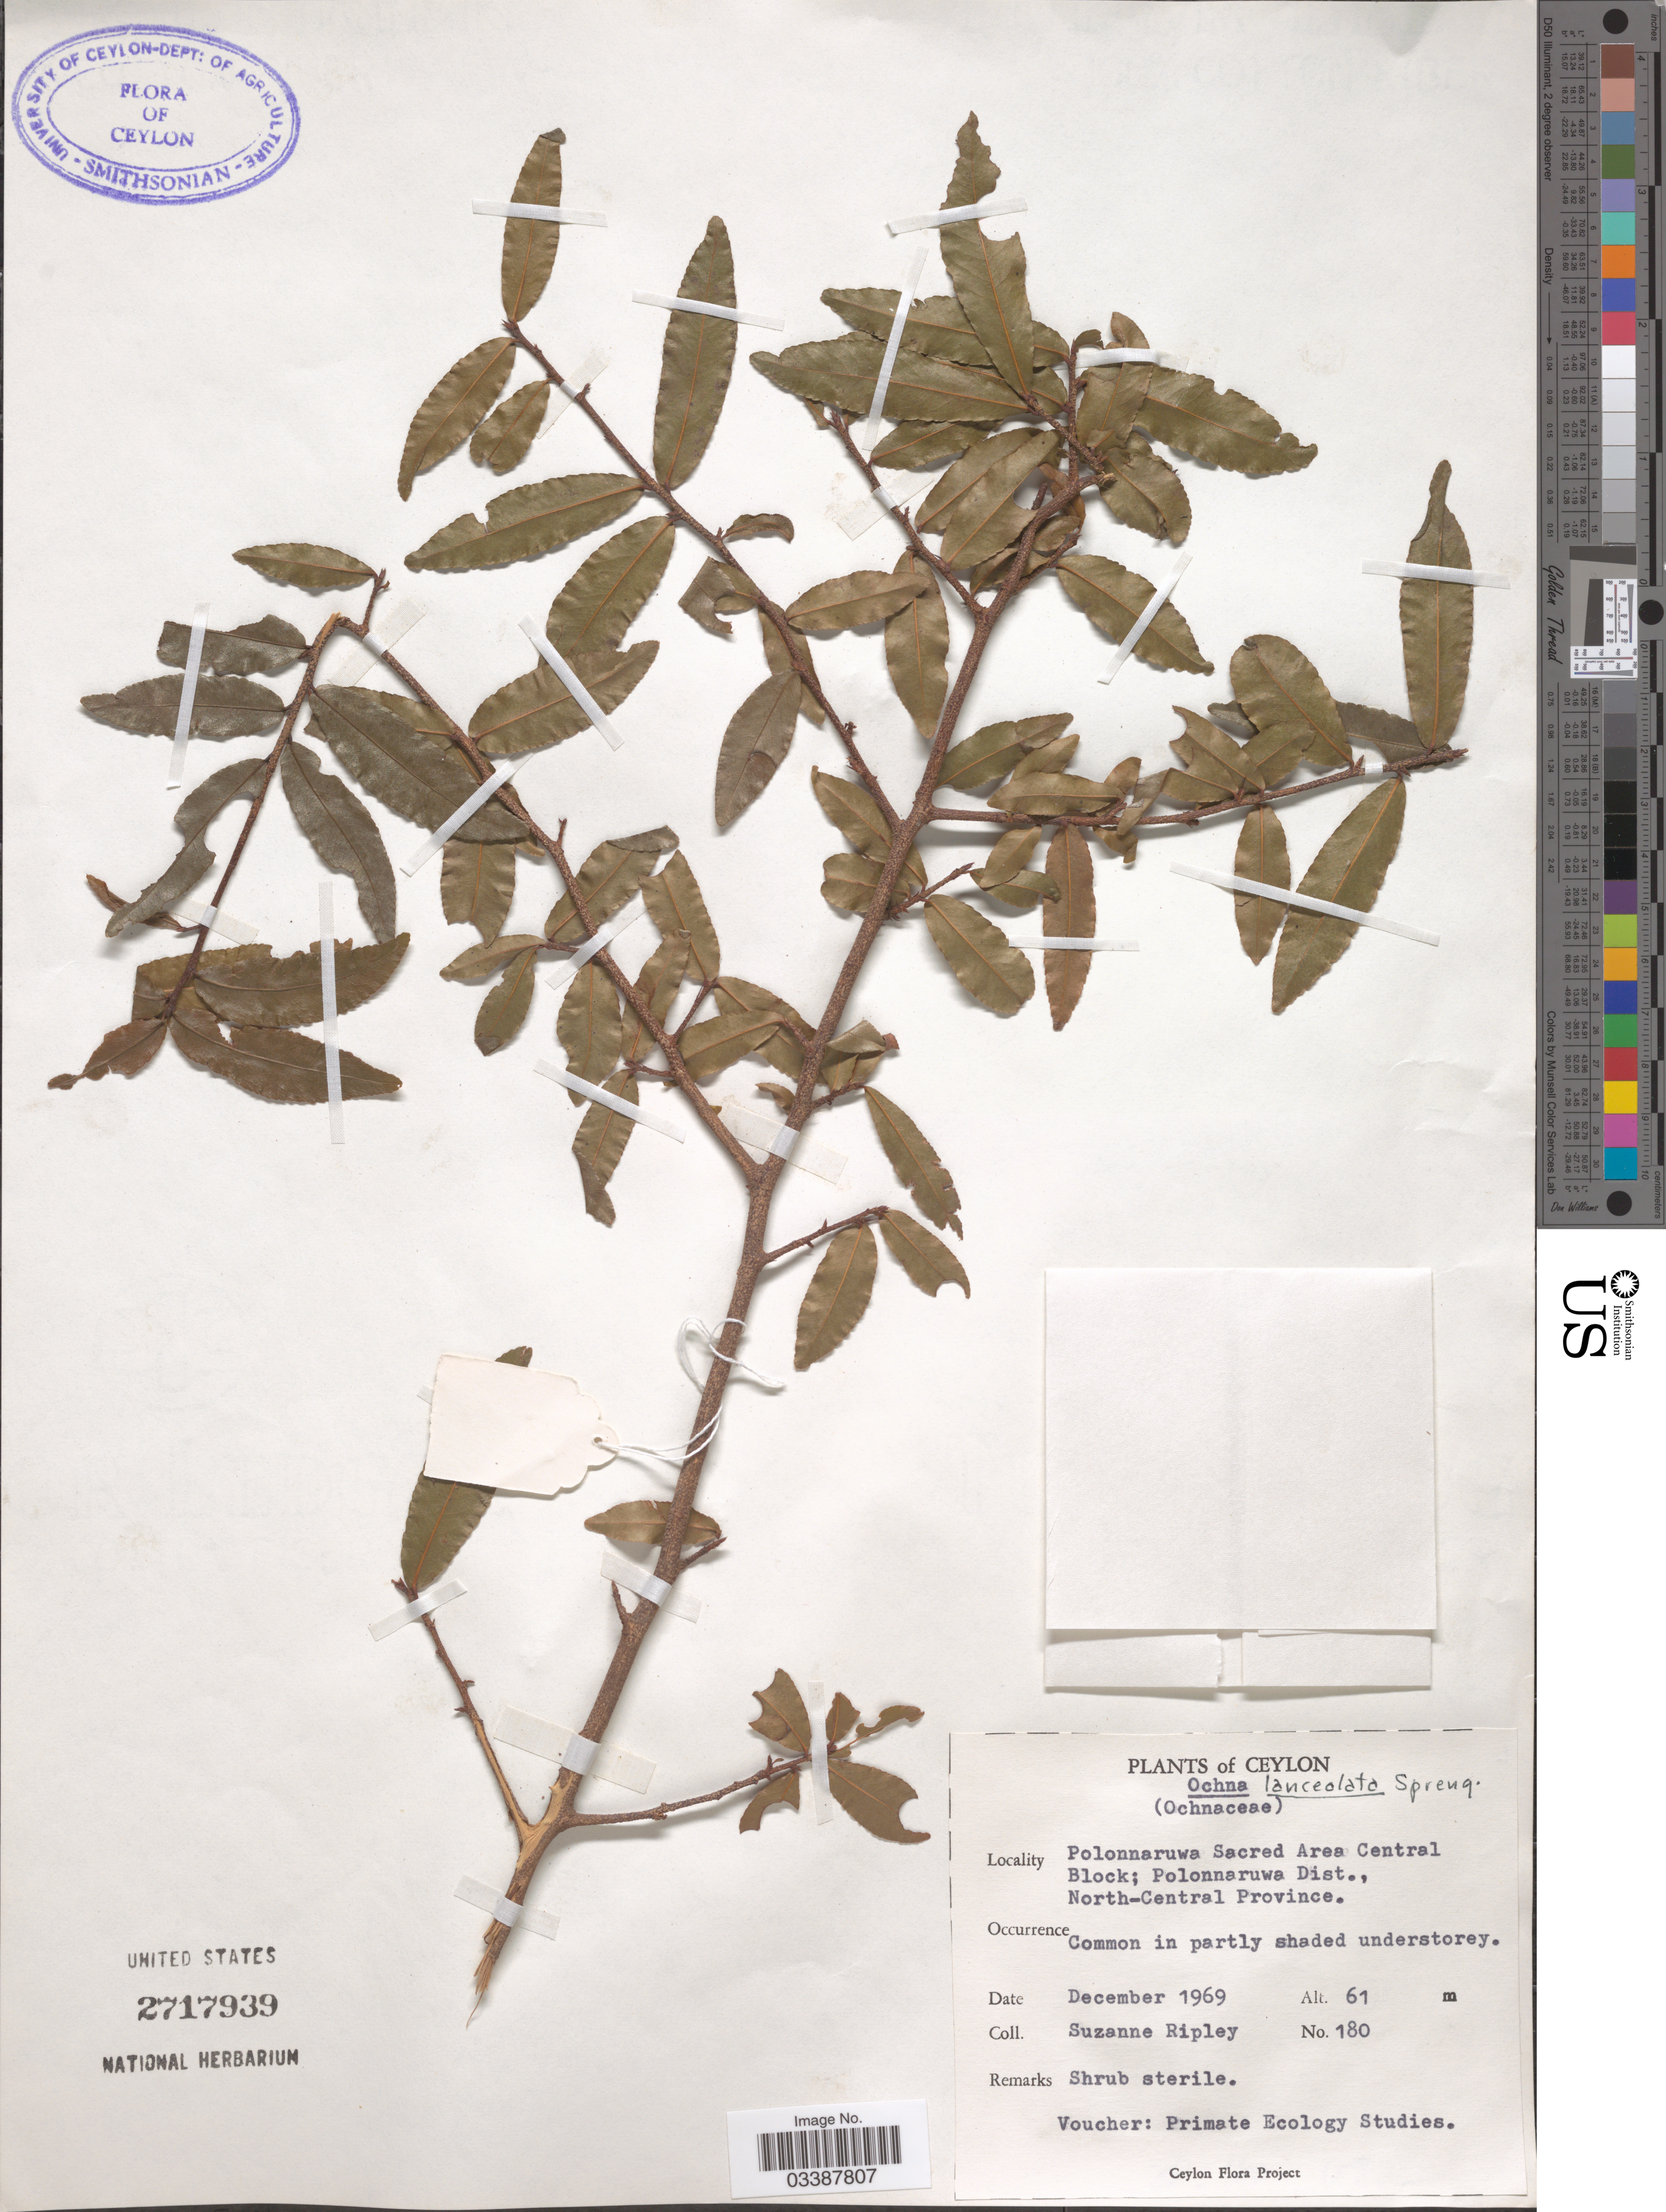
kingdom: Plantae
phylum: Tracheophyta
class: Magnoliopsida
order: Malpighiales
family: Ochnaceae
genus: Ochna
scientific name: Ochna lanceolata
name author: Spreng.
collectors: S. Ripley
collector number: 180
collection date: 1969-12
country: Sri Lanka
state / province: North Central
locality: Ceylon. Polonnaruwa Sacred Area Central Block; Polonnaruwa Dist.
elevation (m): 61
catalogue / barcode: US 2717939